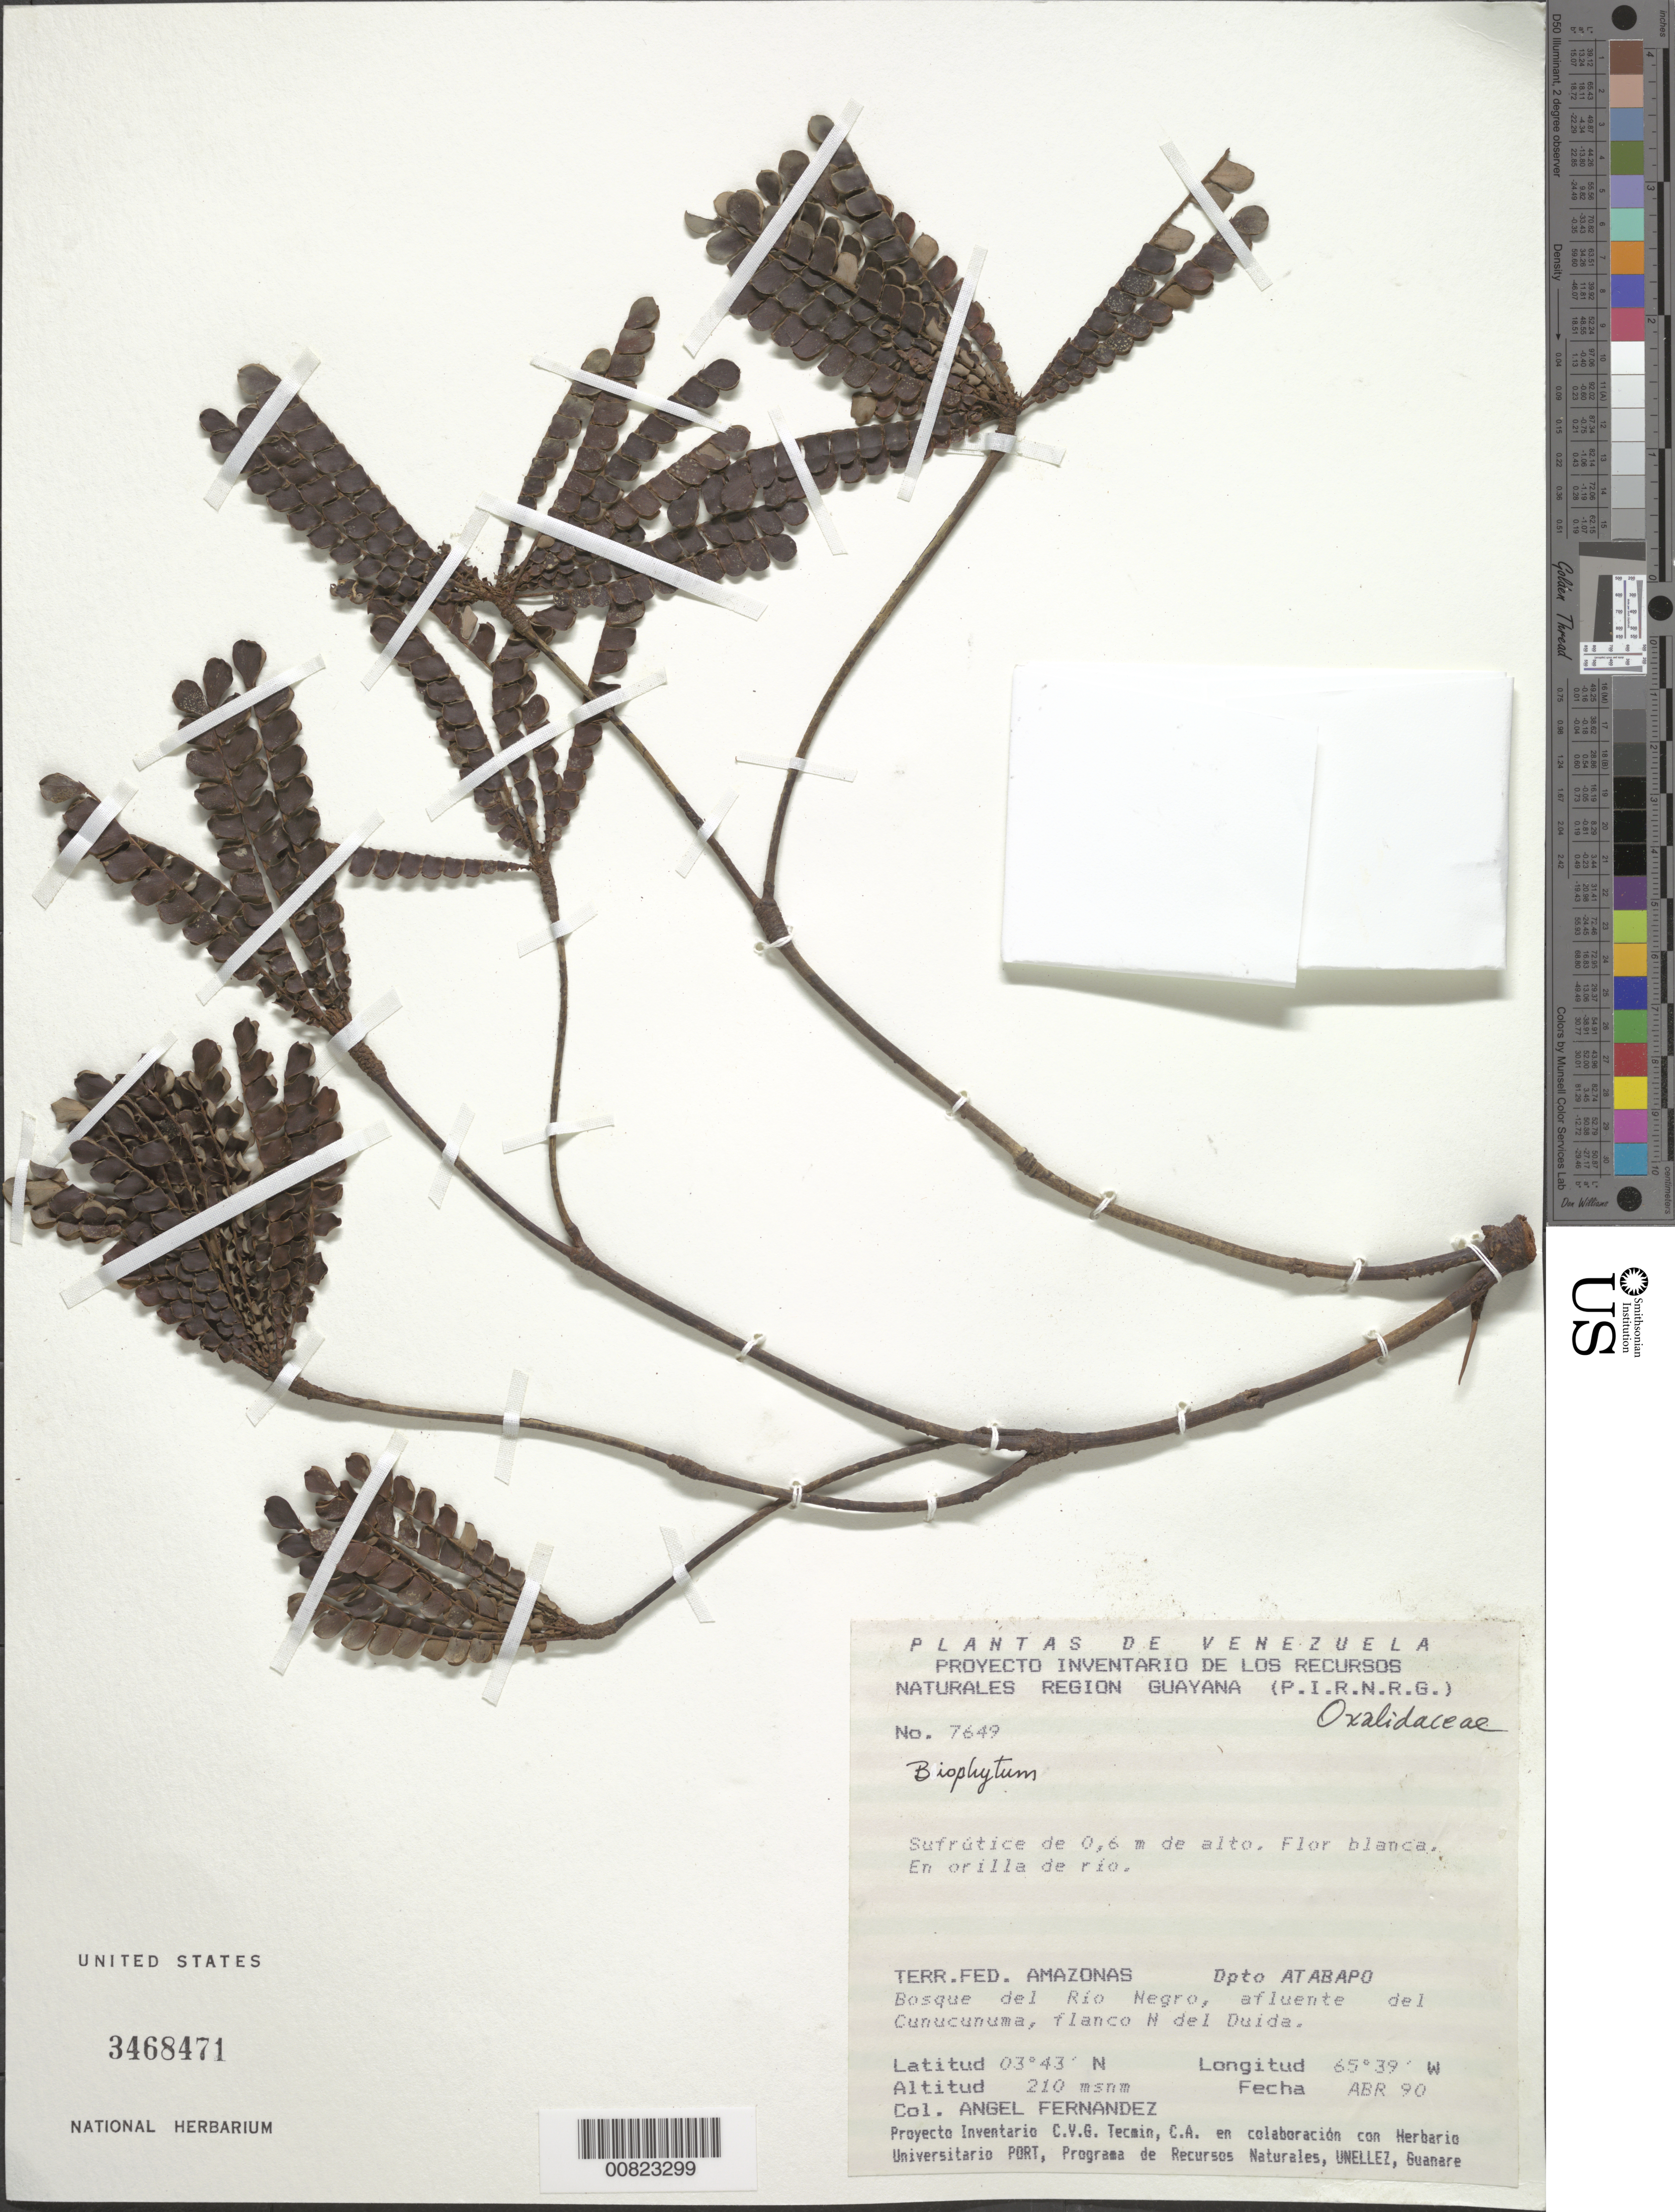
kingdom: Plantae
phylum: Tracheophyta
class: Magnoliopsida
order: Oxalidales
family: Oxalidaceae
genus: Biophytum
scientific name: Biophytum sp.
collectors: A. Fernández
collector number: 7649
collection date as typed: Apr-90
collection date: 1990-04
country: Venezuela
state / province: Amazonas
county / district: Atabapo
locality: Río Negro, afluente del Cunucunama, flanco N del Duída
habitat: Forest, riverbank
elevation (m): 210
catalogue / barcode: US 3468471